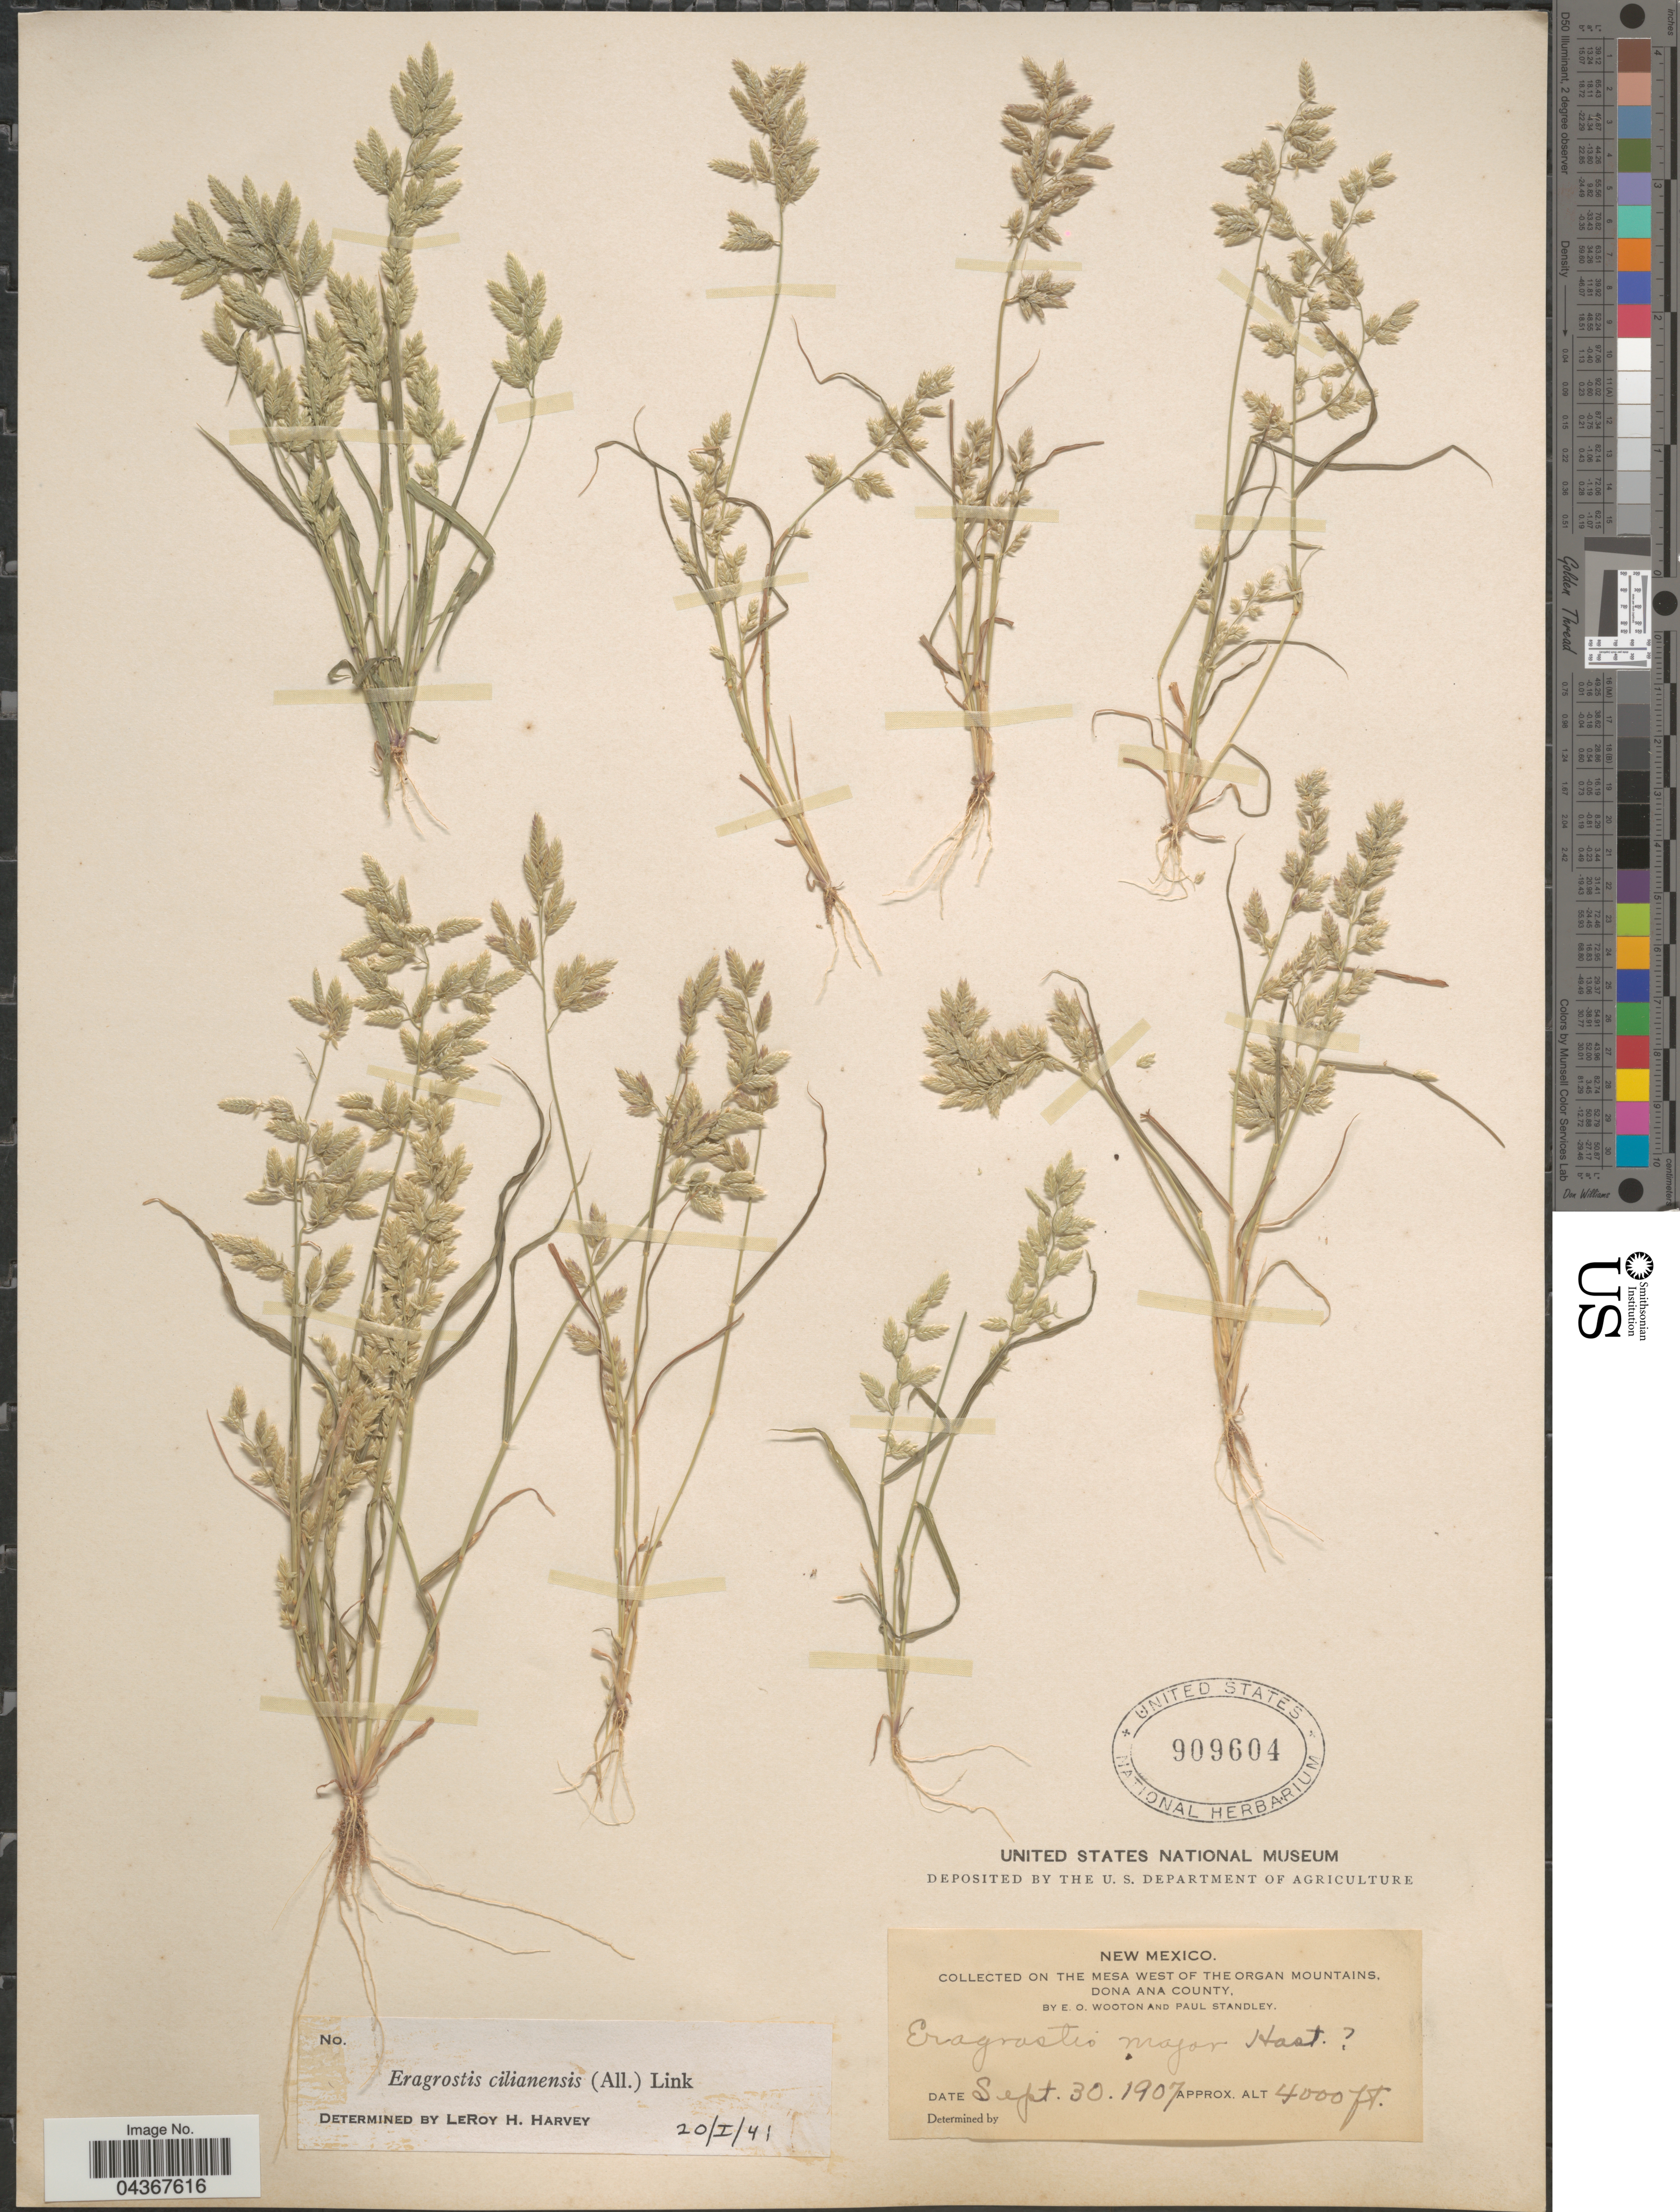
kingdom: Plantae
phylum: Tracheophyta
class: Liliopsida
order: Poales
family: Poaceae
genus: Eragrostis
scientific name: Eragrostis cilianensis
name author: (Bellardi) Vignolo ex Janch.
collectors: E. O. Wooton & P. C. Standley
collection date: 1907-09-30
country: United States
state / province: New Mexico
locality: On the Mesa of the Organ Mountains, Dona Ana County.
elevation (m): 1219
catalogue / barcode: US 909604